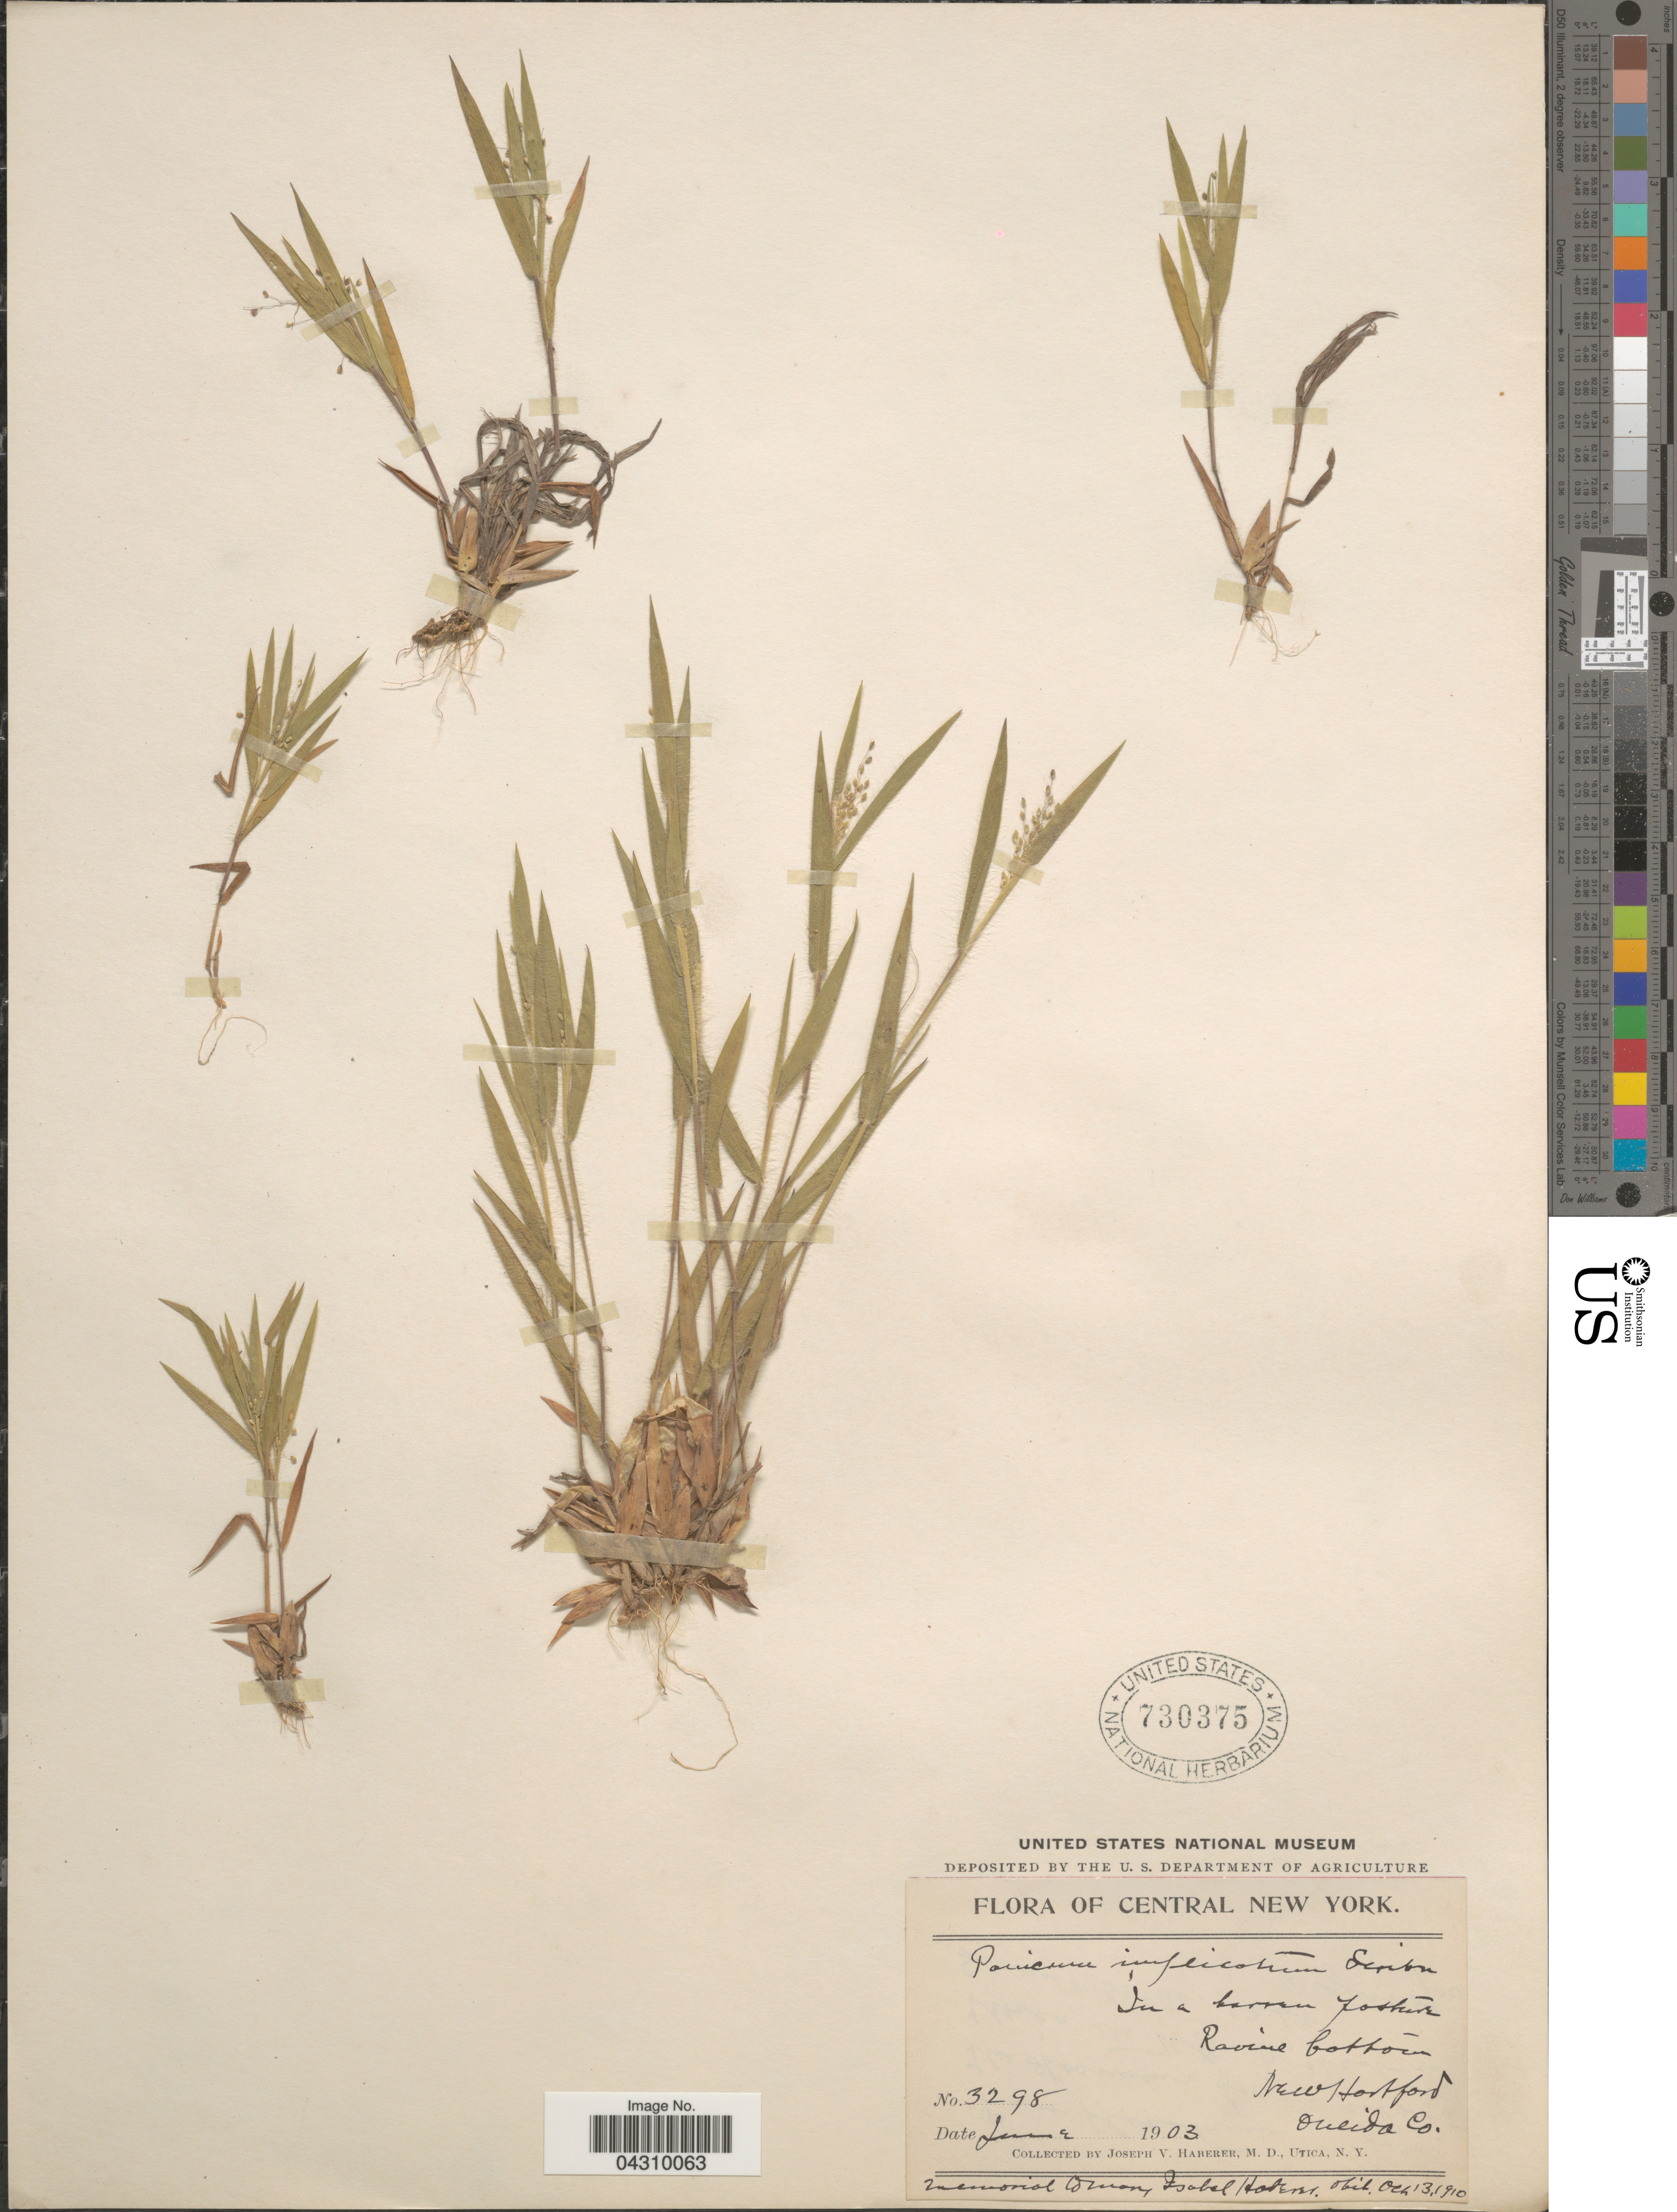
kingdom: Plantae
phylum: Tracheophyta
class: Liliopsida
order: Poales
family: Poaceae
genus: Dichanthelium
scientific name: Dichanthelium acuminatum var. acuminatum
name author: (Sw.) Gould & C.A. Clark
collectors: J. V. Haberer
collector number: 3298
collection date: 1903-06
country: United States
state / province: New York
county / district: Oneida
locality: Central New York. Ravine bottom. New Hartford. Oneida Co.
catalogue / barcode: US 730375